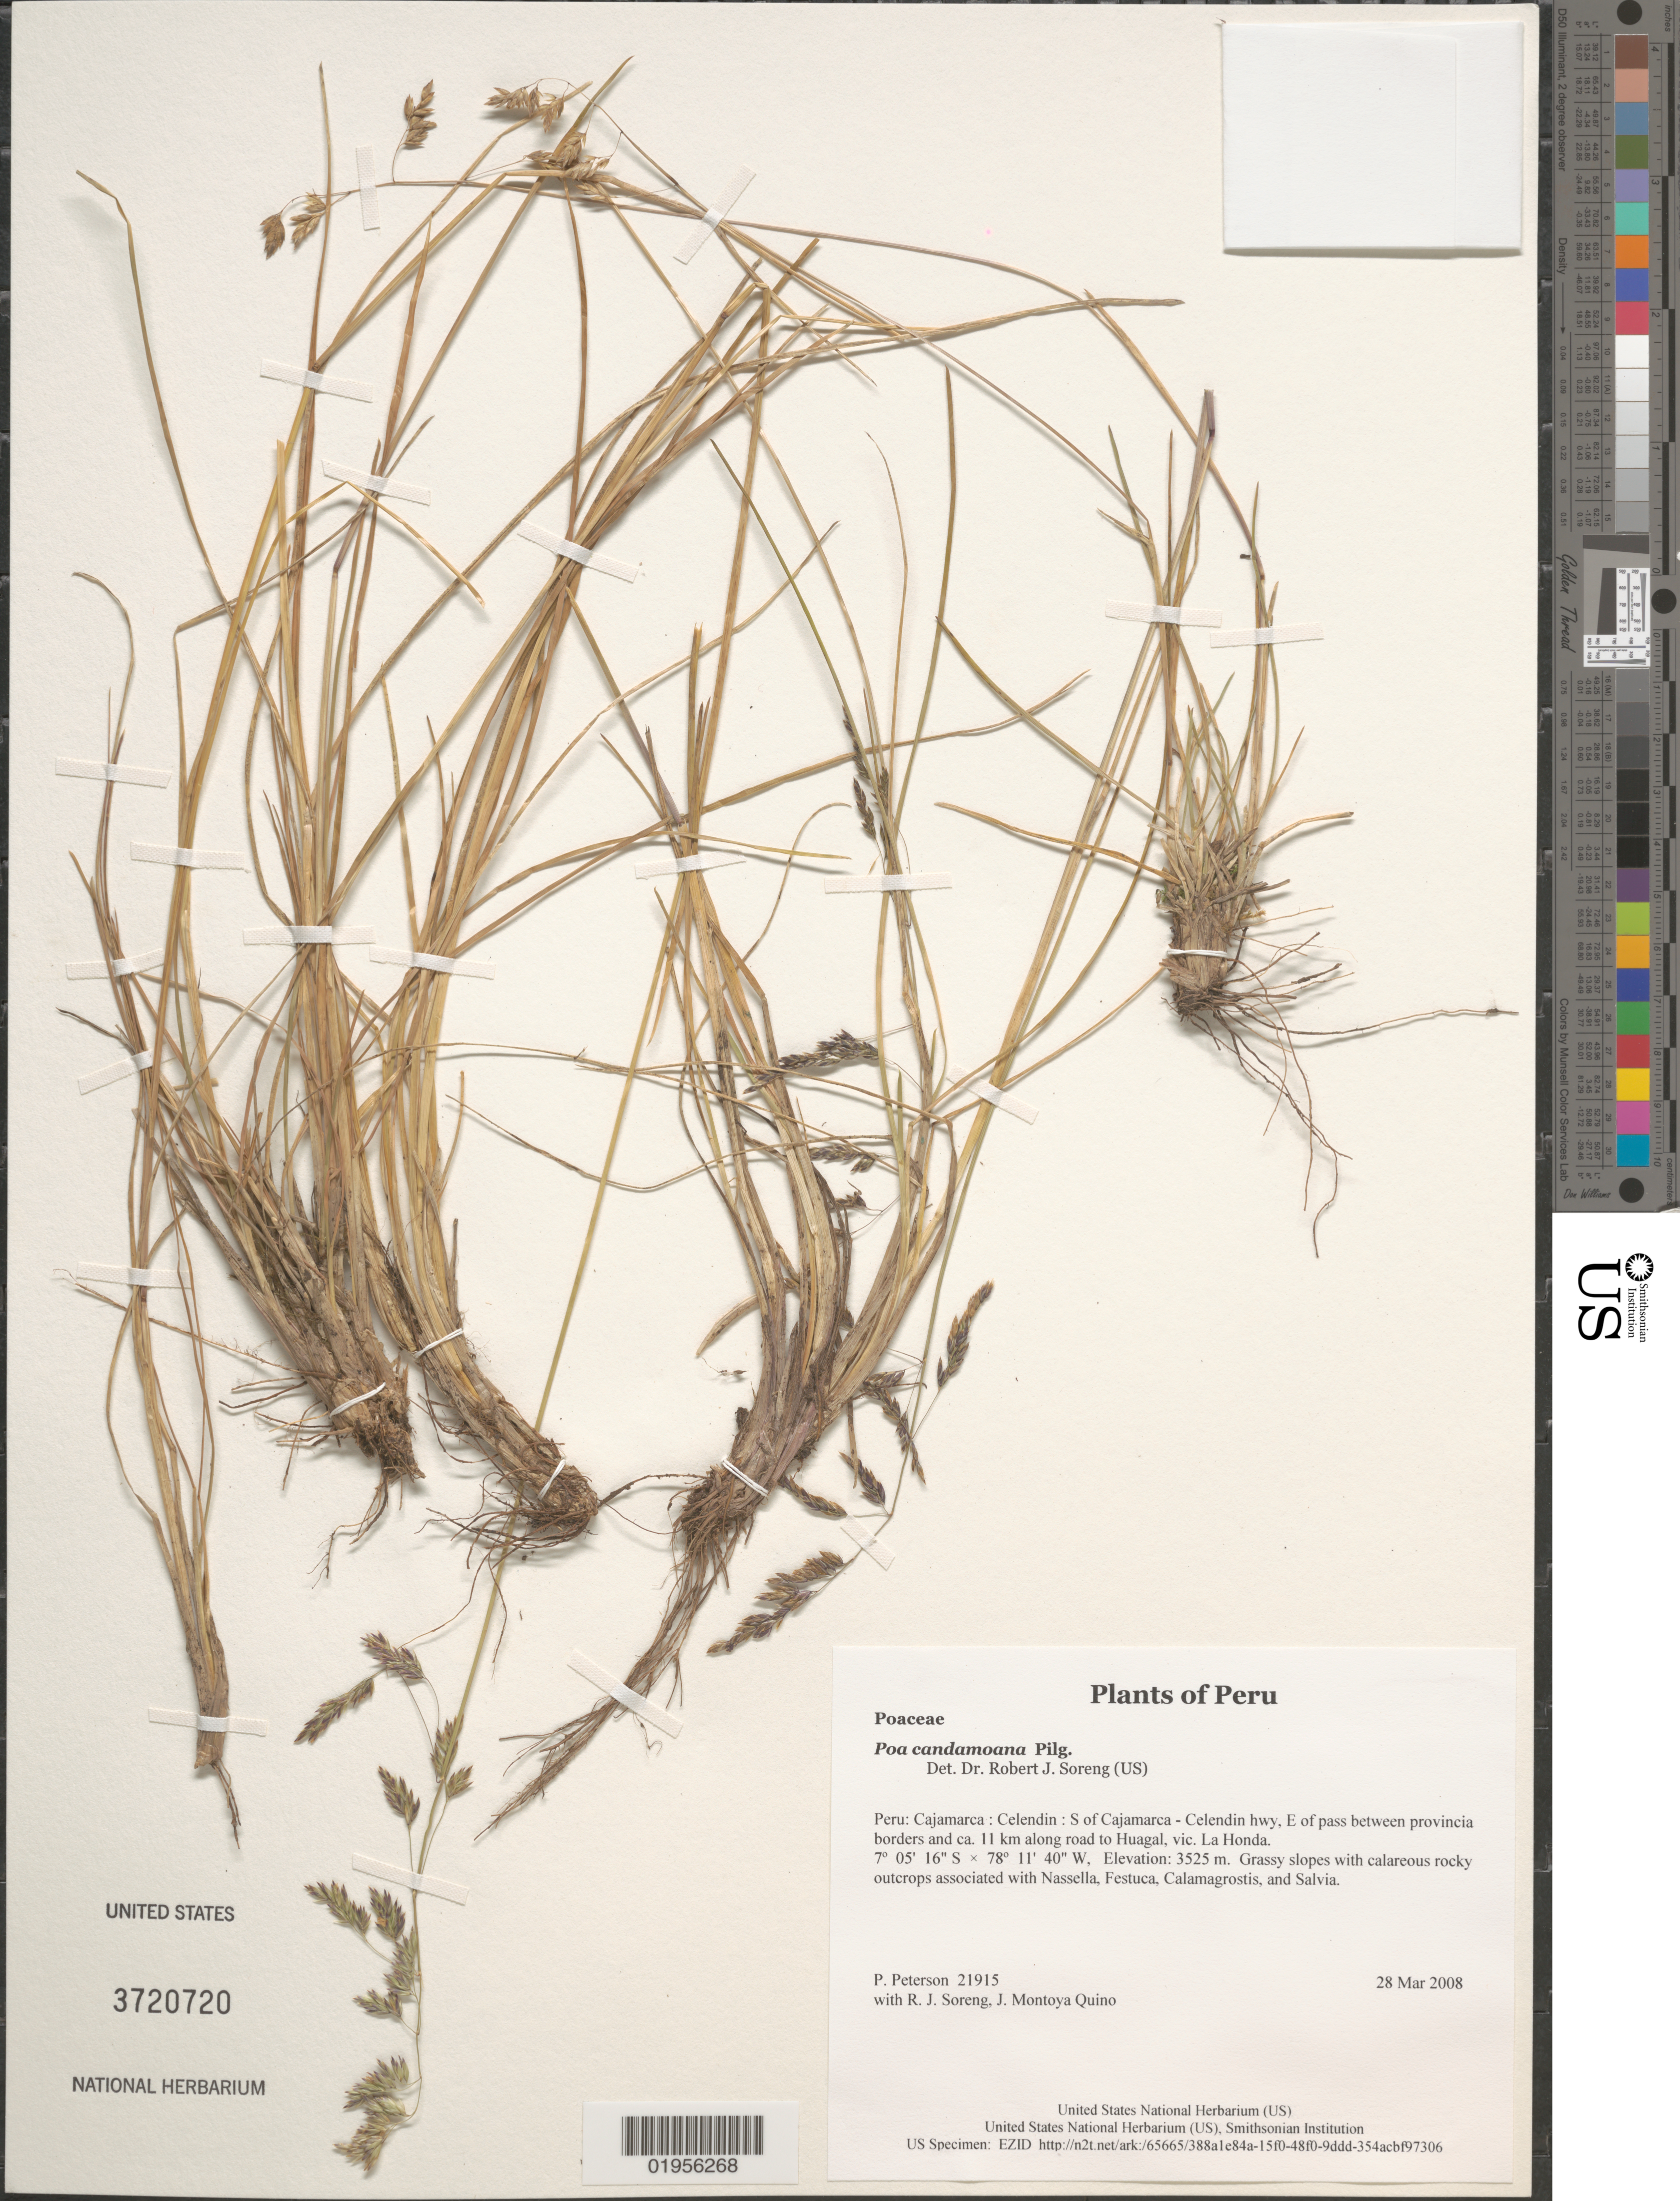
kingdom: Plantae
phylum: Tracheophyta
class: Liliopsida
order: Poales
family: Poaceae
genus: Poa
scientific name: Poa candamoana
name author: Pilg.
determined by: Soreng, Robert J., Research Associate (BOT), Smithsonian Institution - National Museum of Natural History (UNITED STATES)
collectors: P. M. Peterson, R. J. Soreng & J. Montoya Quino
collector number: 21915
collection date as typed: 28 Mar 2008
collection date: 2008-03-28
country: Peru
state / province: Cajamarca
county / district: Celendín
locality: S of Cajamarca - Celendin hwy, E of pass between provincia borders and ca. 11 km along road to Huagal, vic. La Honda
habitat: Grassy slopes with calareous rocky outcrops associated with Nassella, Festuca, Calamagrostis, and Salvia.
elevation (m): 3525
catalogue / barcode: US 3720720